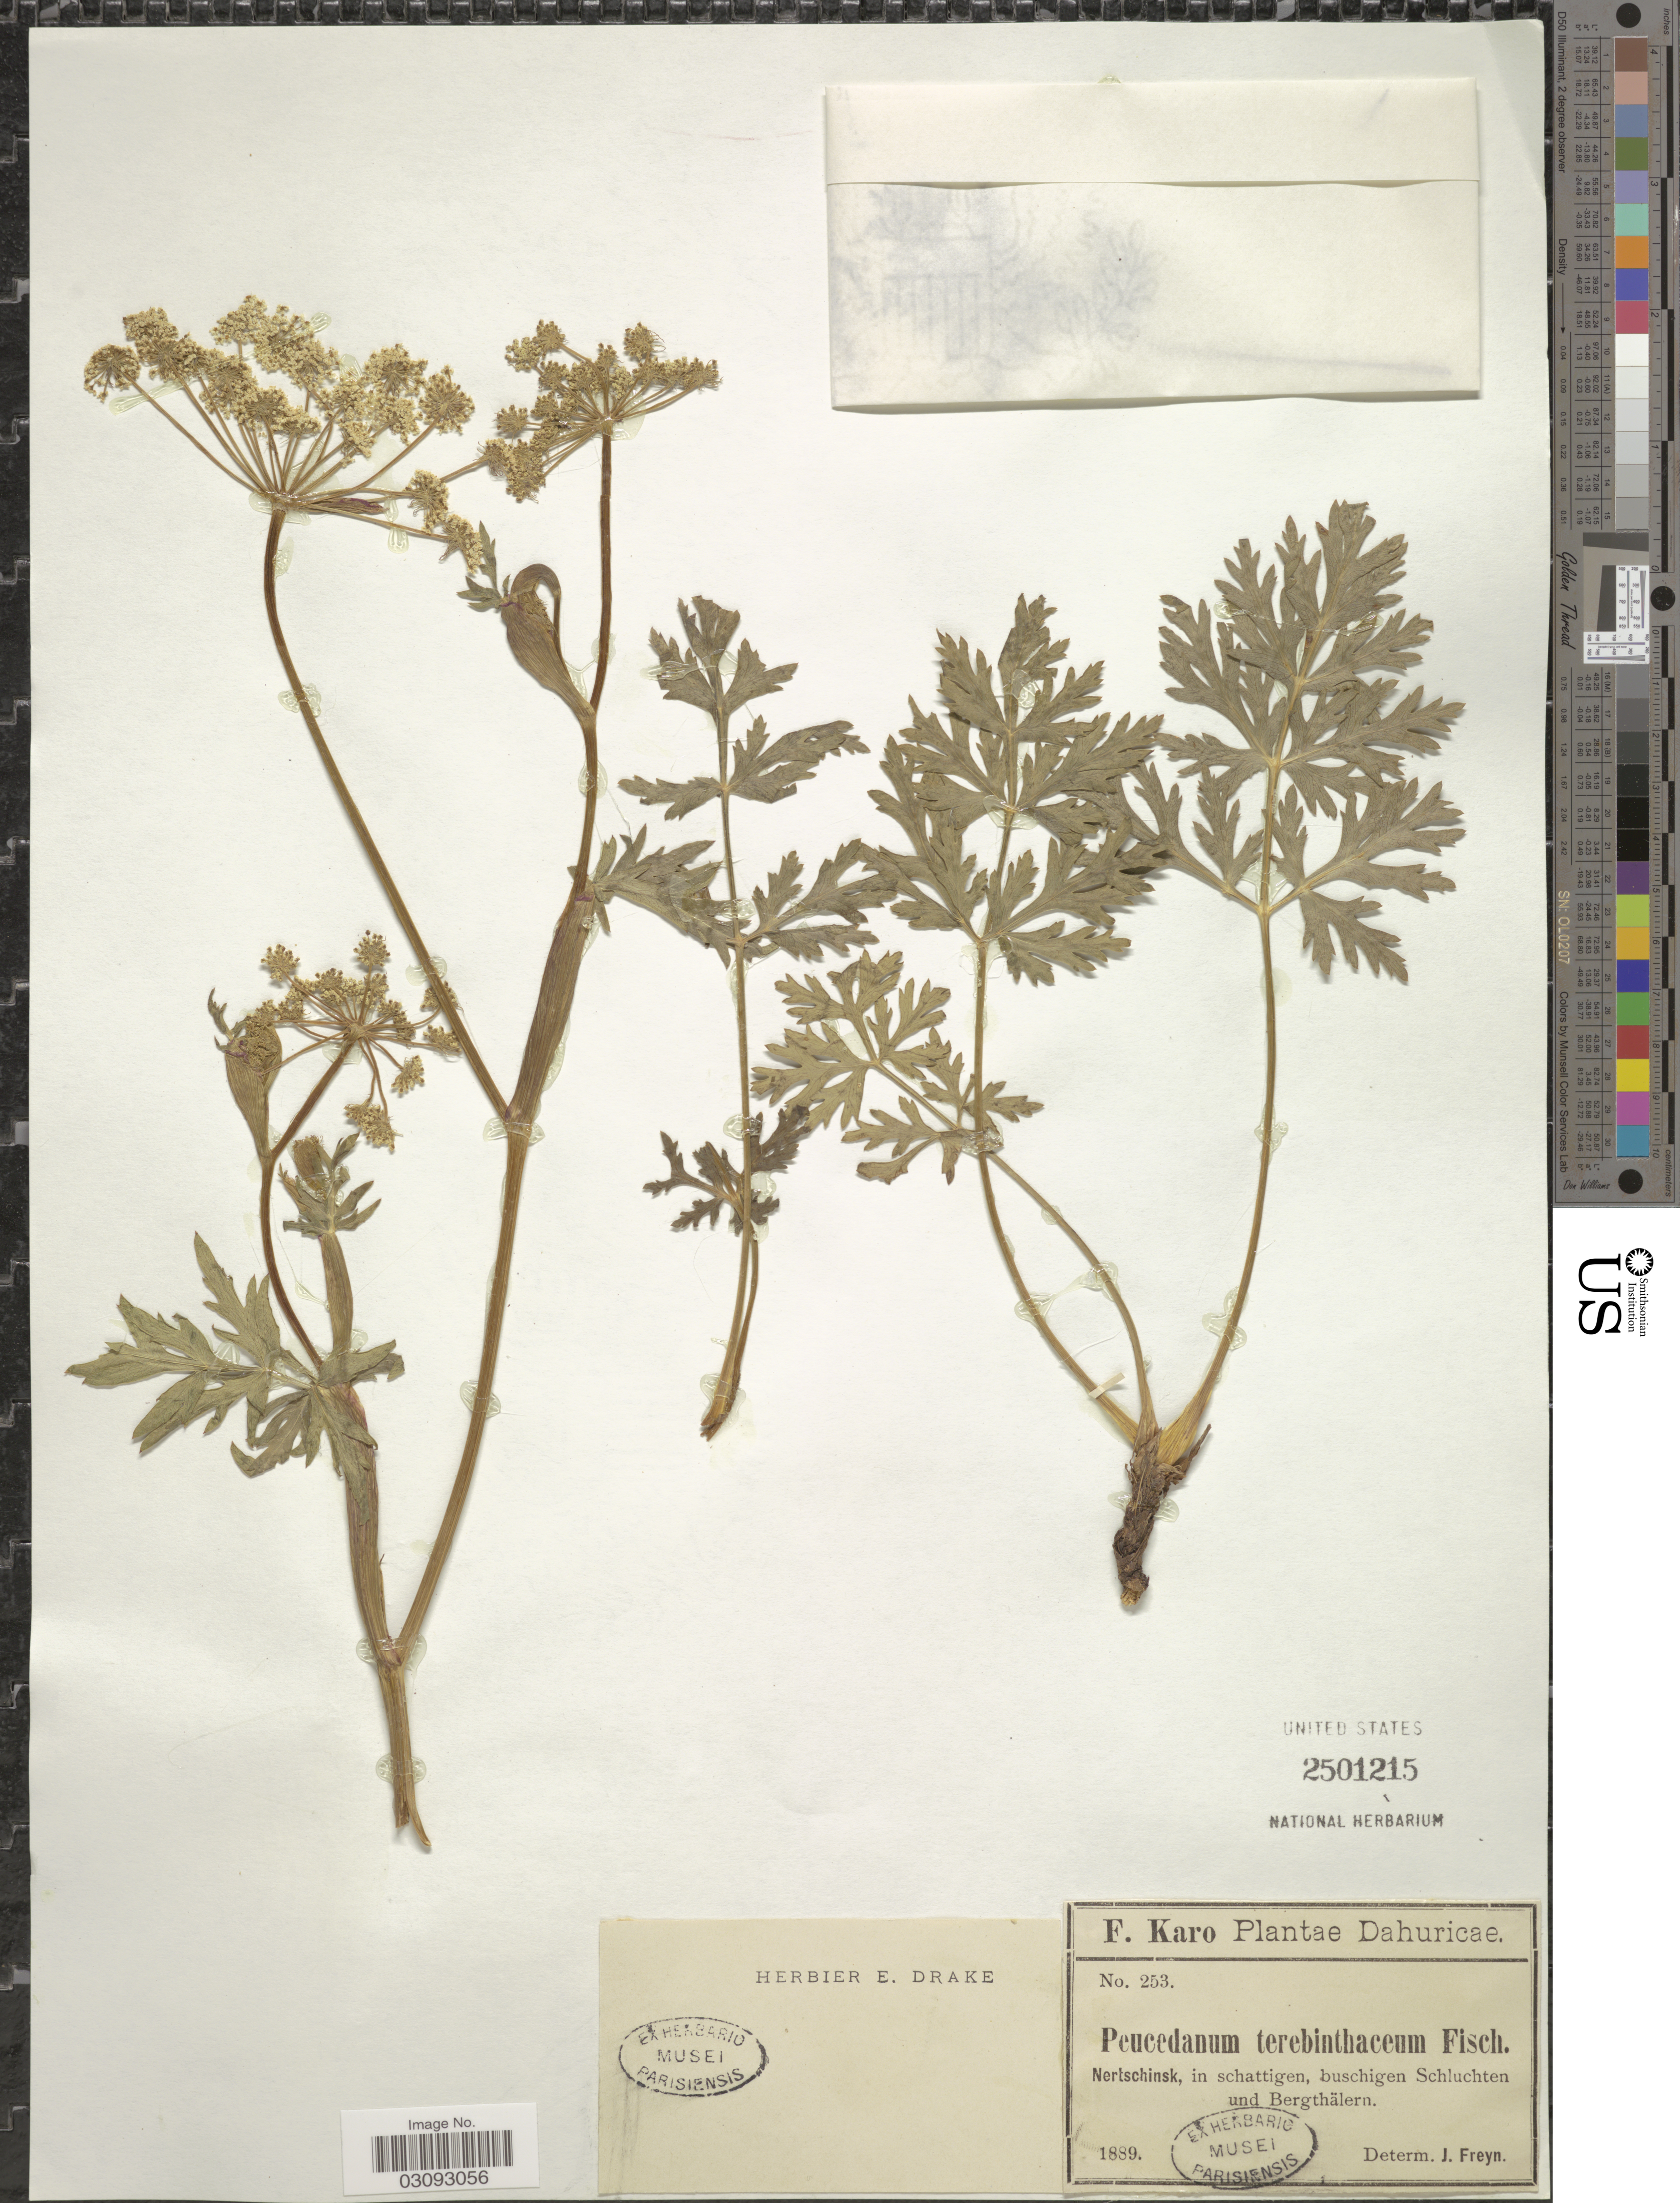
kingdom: Plantae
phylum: Tracheophyta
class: Magnoliopsida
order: Apiales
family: Apiaceae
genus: Peucedanum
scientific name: Peucedanum terebinthaceum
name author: (Fisch. ex Trevir.) Ledeb.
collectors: F. Karo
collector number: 253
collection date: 1889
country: Russian Federation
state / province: Zabaykalsky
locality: Dahuricae, Nertschinsk, in schattigen, buschigen Schluchten und Bergthälern.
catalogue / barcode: US 2501215